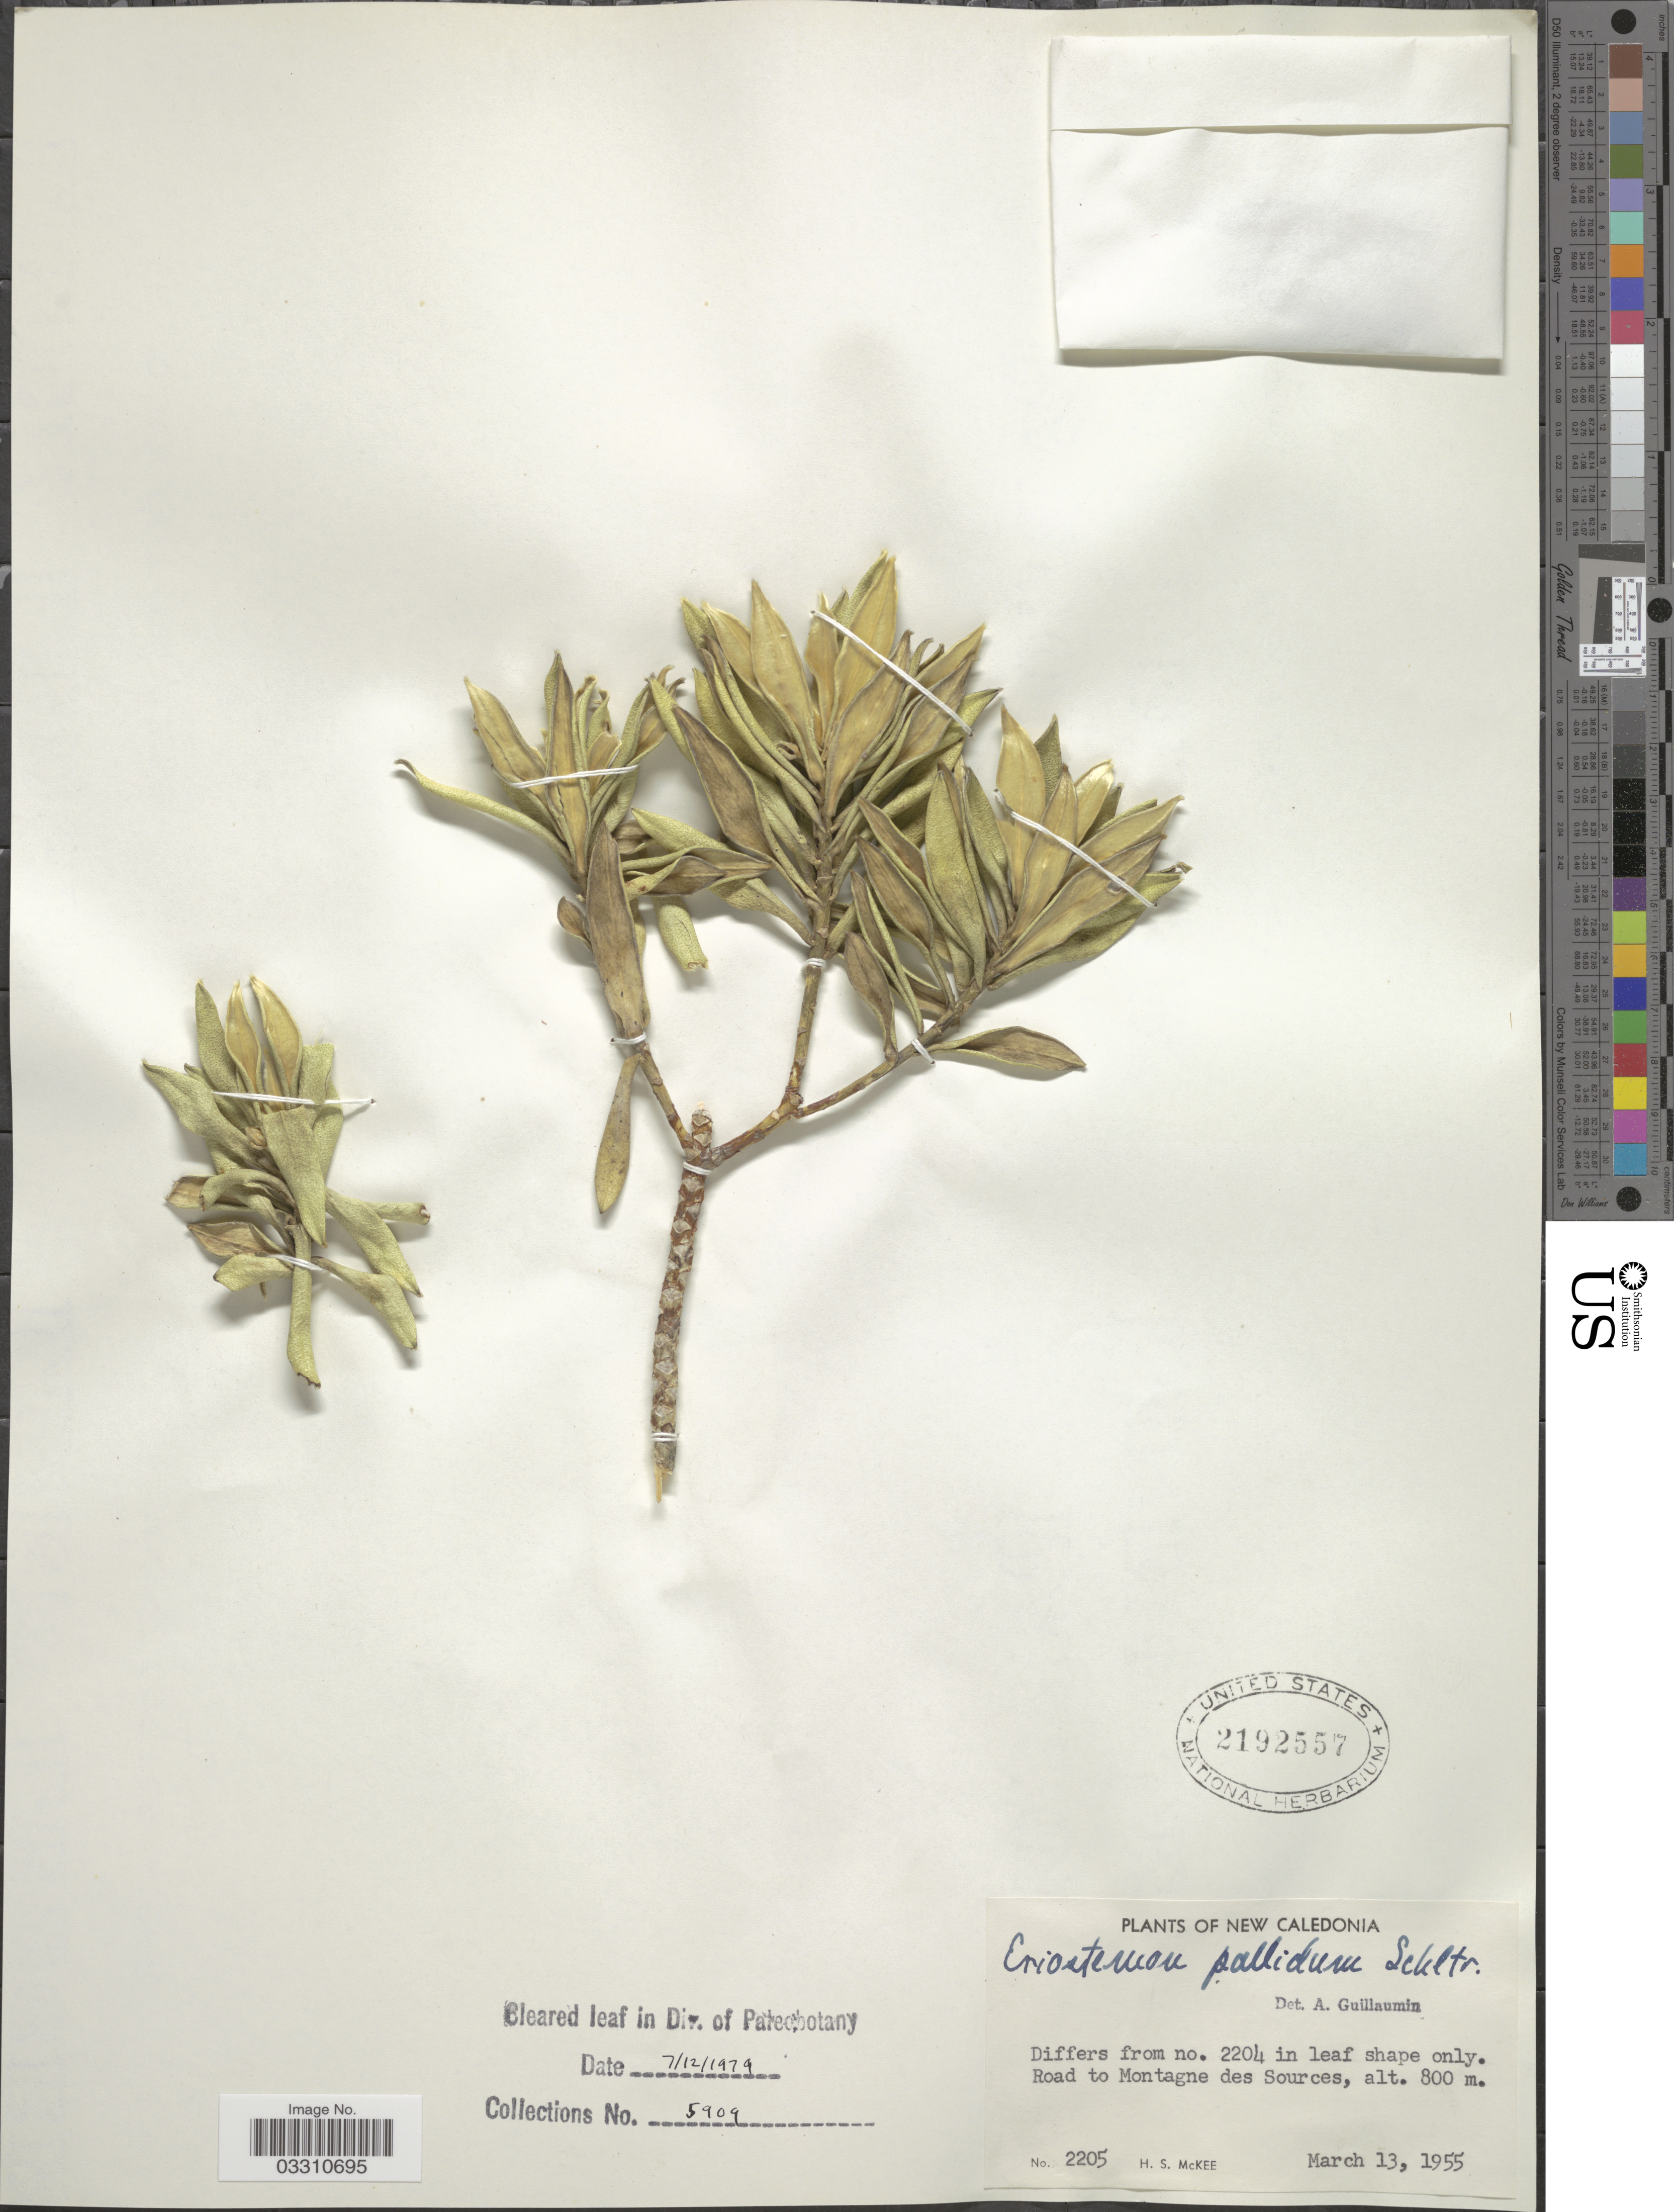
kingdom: Plantae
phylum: Tracheophyta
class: Magnoliopsida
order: Sapindales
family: Rutaceae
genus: Neoschmidia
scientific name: Neoschmidia pallida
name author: T.G. Hartley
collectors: H. S. McKee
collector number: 2205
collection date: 1955-03-13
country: New Caledonia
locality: Road to Montagne des Sources.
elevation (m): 800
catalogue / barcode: US 2192557